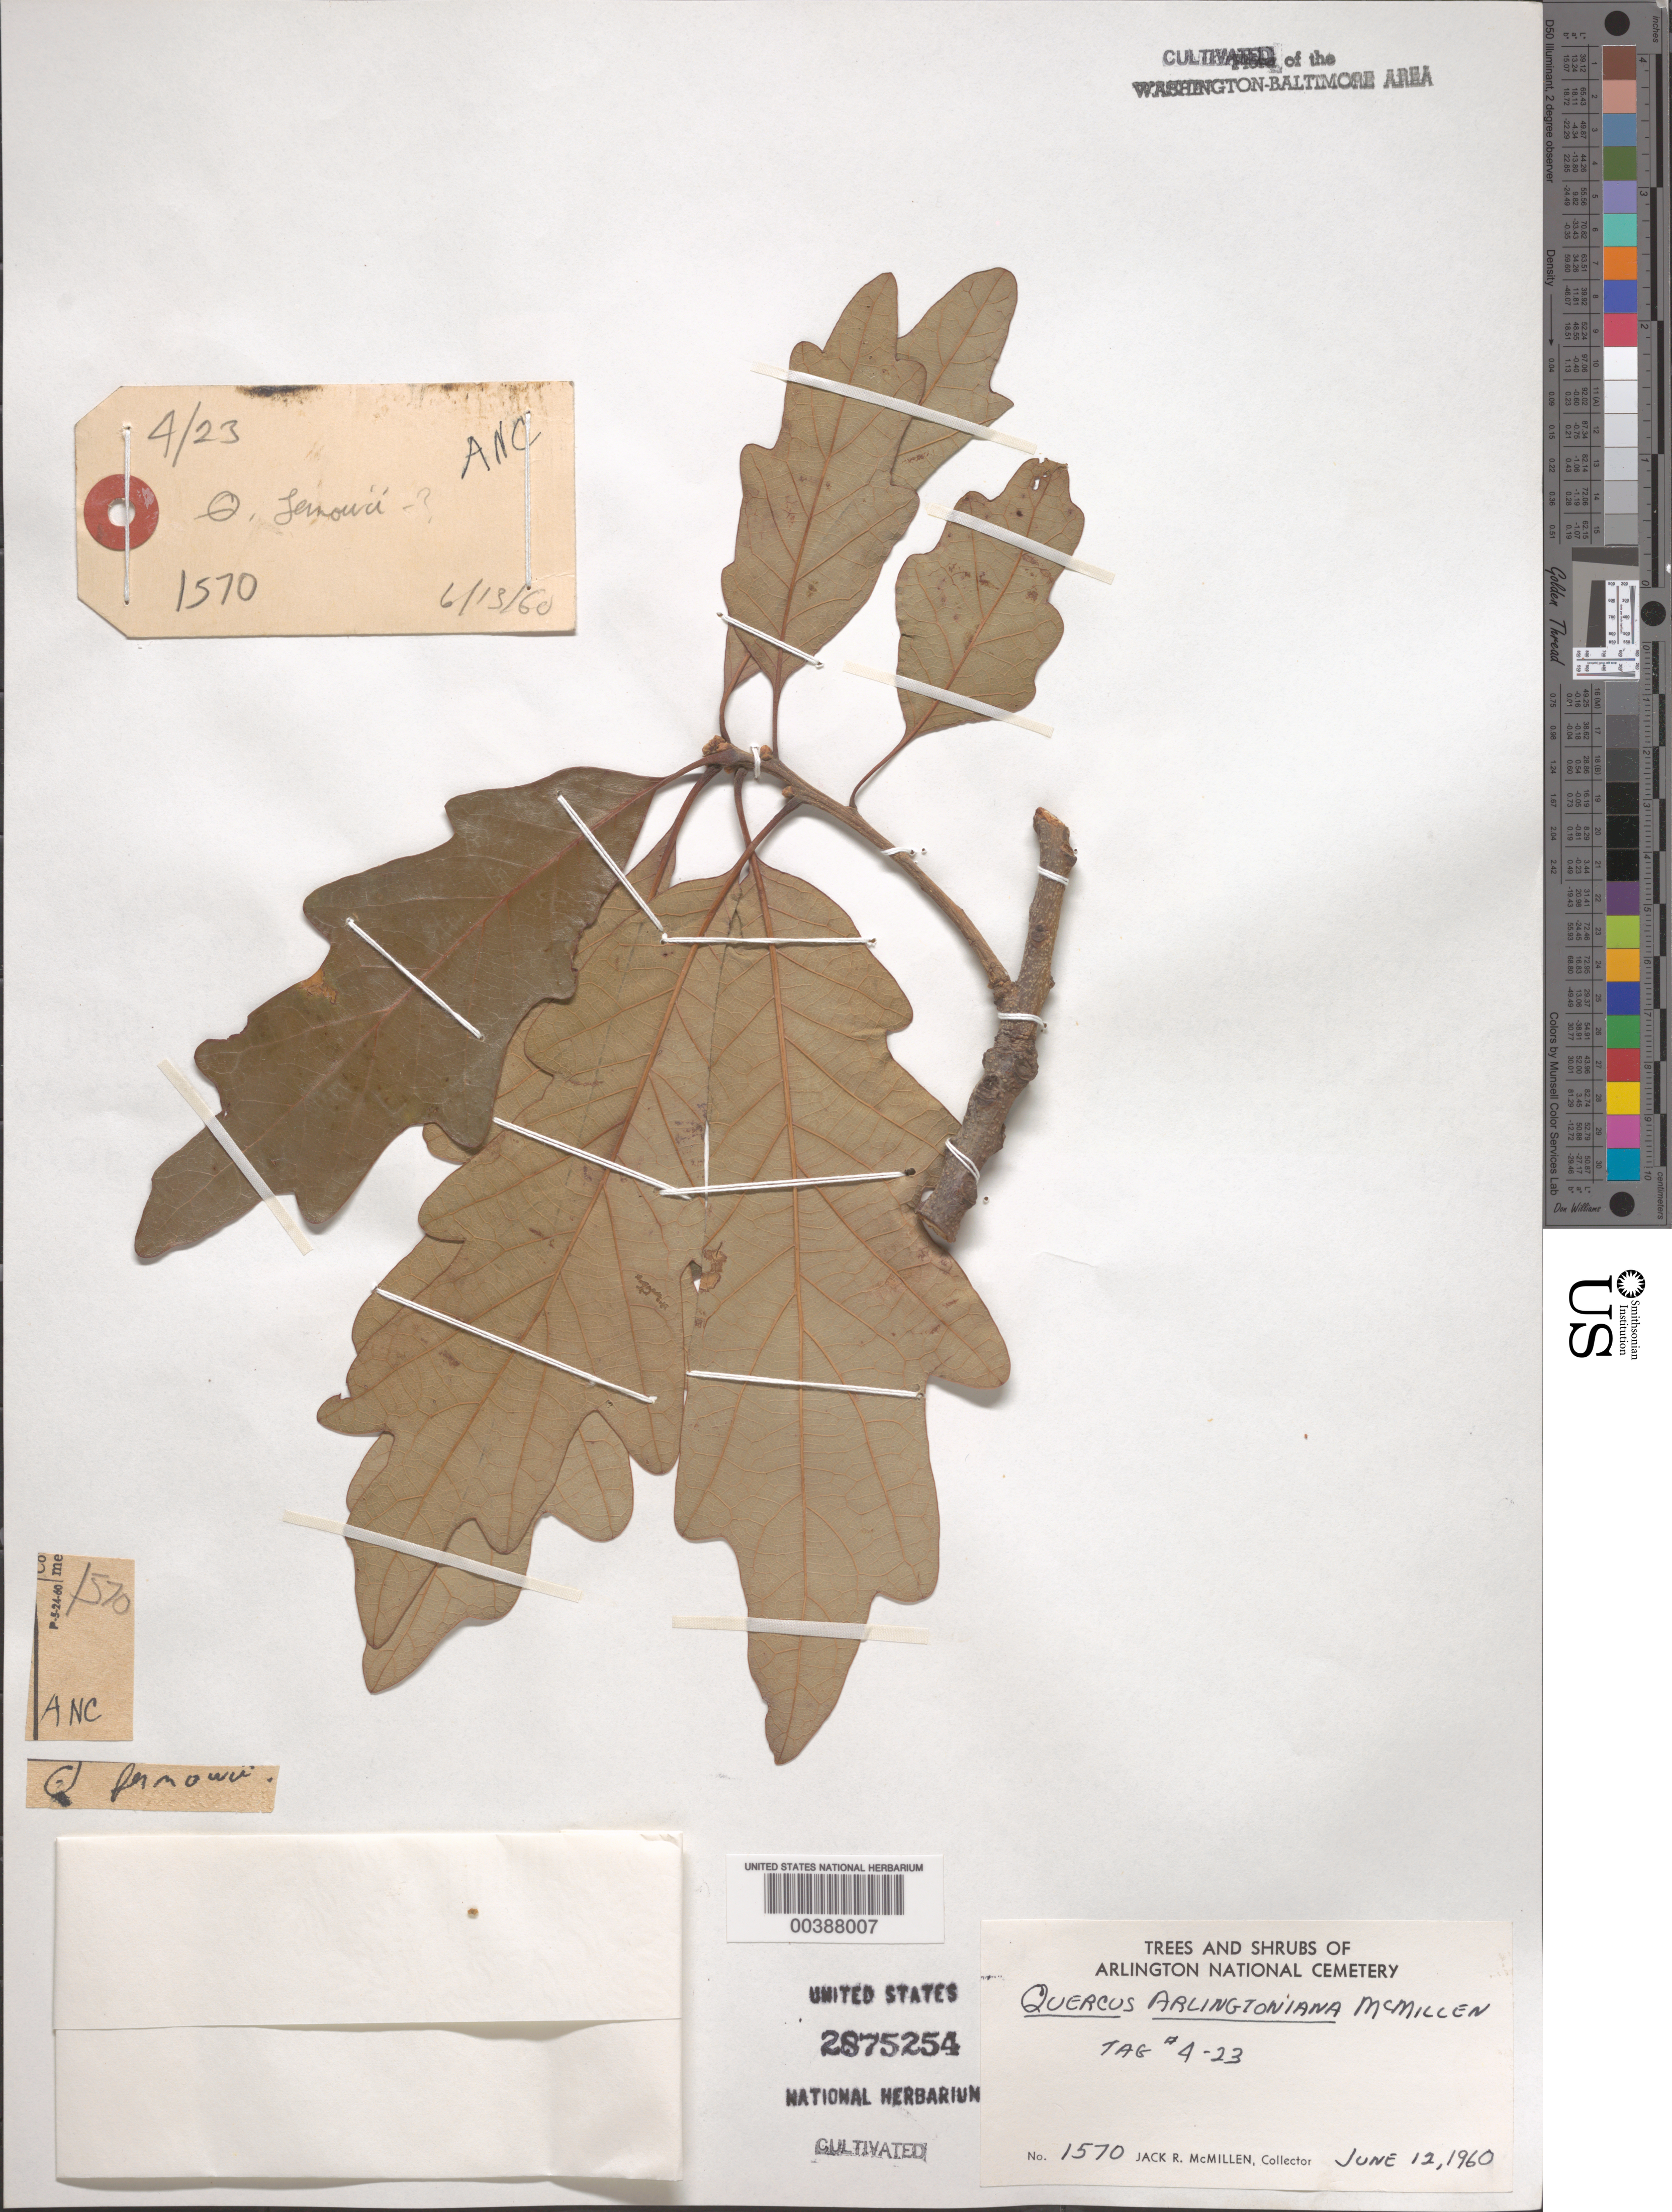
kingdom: Plantae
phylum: Tracheophyta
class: Magnoliopsida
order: Fagales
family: Fagaceae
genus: Quercus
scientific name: Quercus x arlingtoniana McMillen ined.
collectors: J. McMillen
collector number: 1570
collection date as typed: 12 Jun 1960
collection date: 1960-06-12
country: United States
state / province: Virginia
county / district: Arlington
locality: Arlington National Cemetery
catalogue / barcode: US 2875254